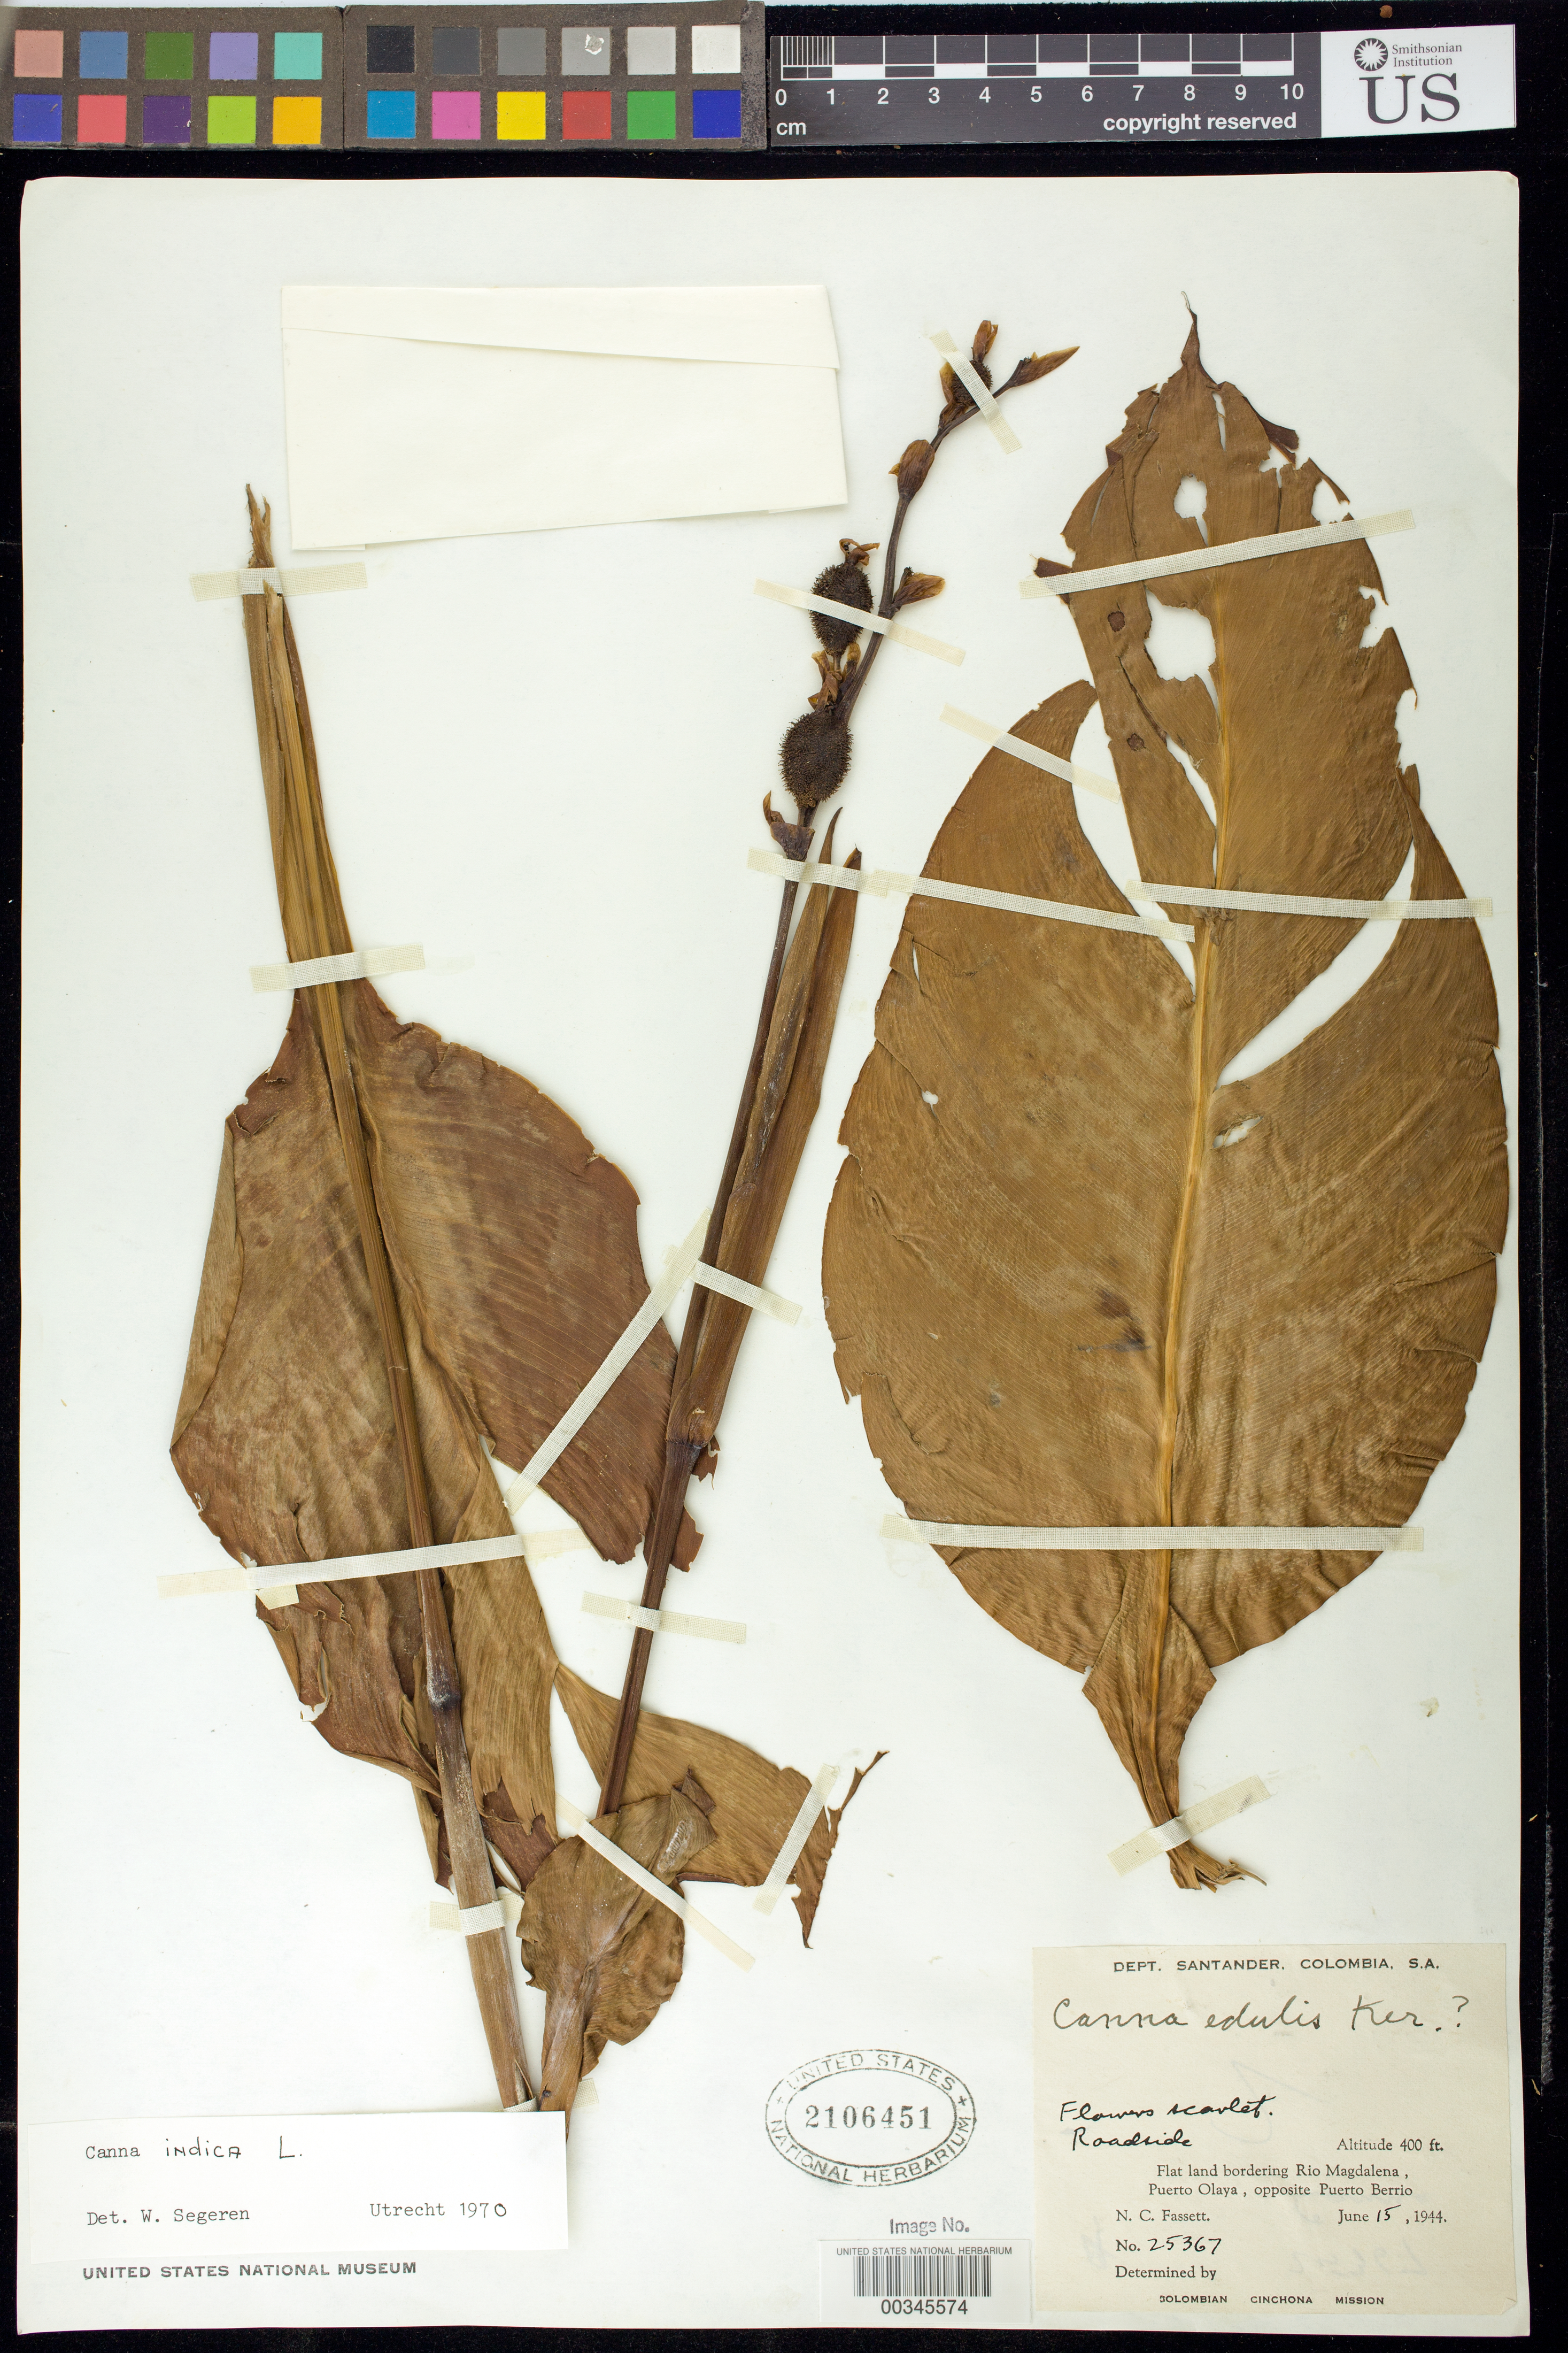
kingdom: Plantae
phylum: Tracheophyta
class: Liliopsida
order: Zingiberales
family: Cannaceae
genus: Canna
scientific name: Canna indica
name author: L.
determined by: Segeren, W.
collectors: N. C. Fassett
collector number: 25367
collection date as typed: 15 Jun 1944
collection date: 1944-06-15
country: Colombia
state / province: Santander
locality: Flat land bordering Rio Magdalena, Puerto Olaya, opposite Puerto Berrio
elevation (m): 122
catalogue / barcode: US 2106451